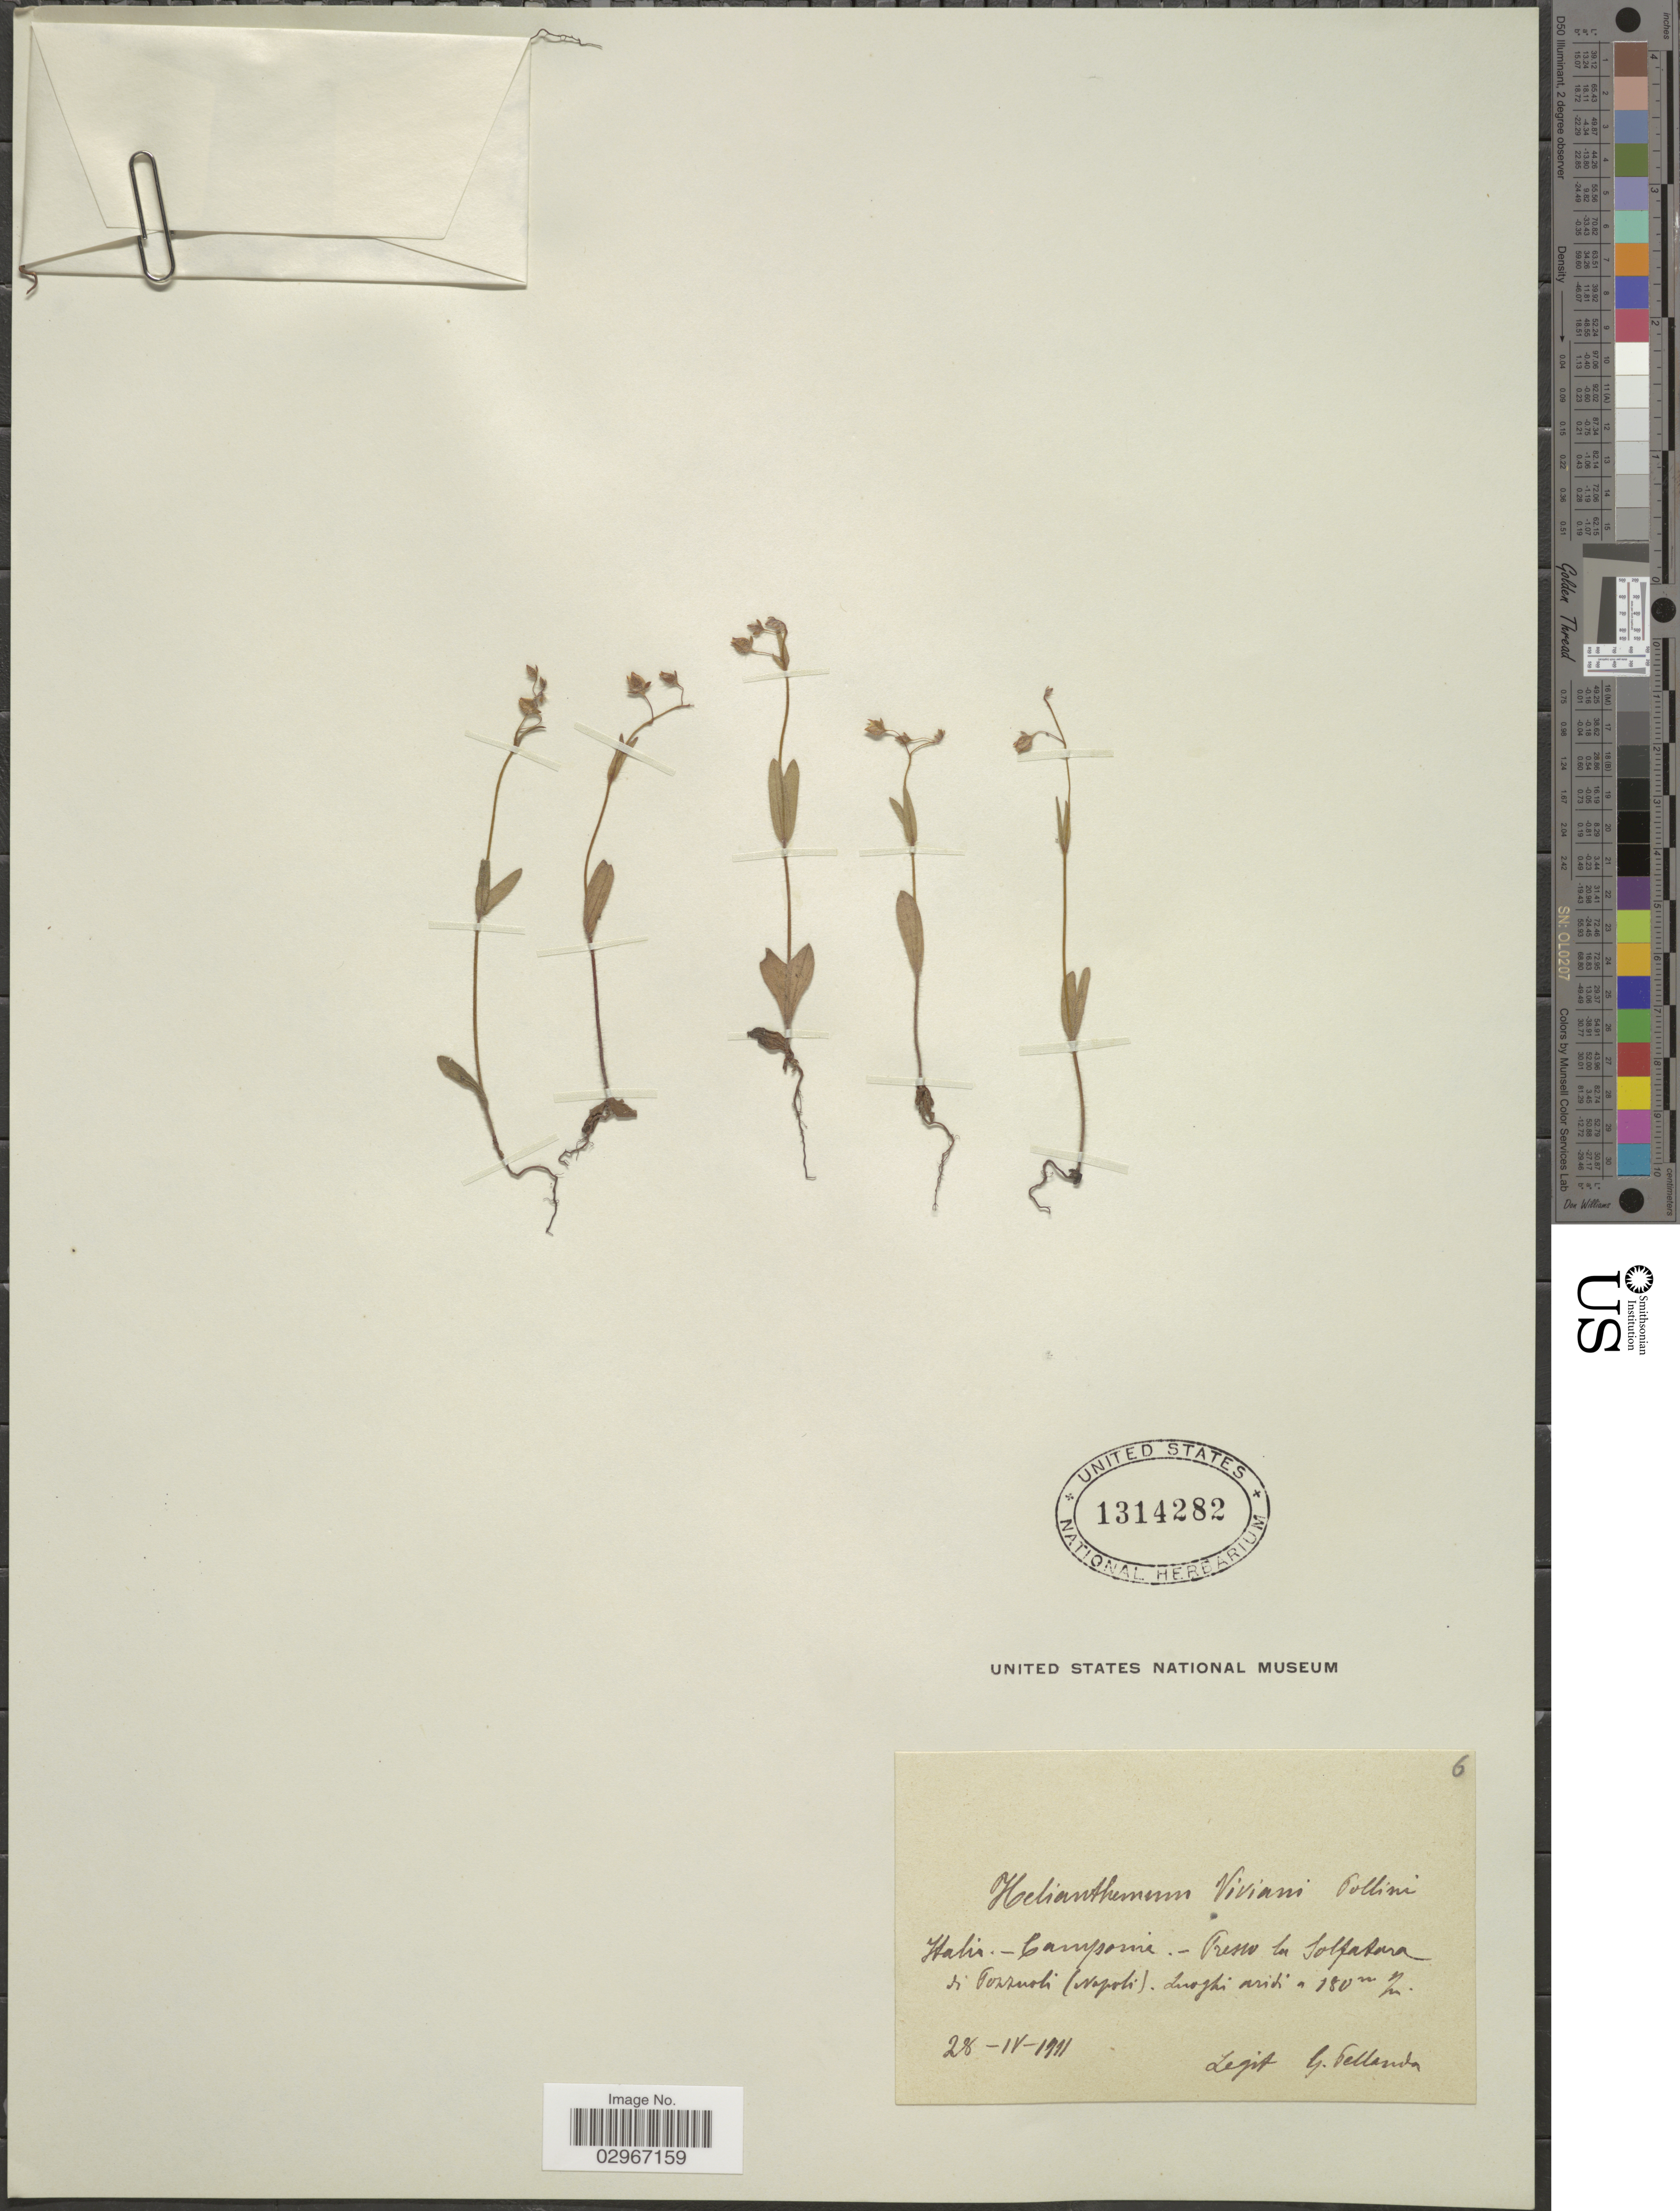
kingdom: Plantae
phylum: Tracheophyta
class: Magnoliopsida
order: Malvales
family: Cistaceae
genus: Helianthemum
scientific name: Helianthemum vivianii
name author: Pollini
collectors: G. Pellanda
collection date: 1991-04-28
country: Italy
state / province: Campania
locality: Fresso la Solpatara de Fozzuoli (Napoli).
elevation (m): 180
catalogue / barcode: US 1314282